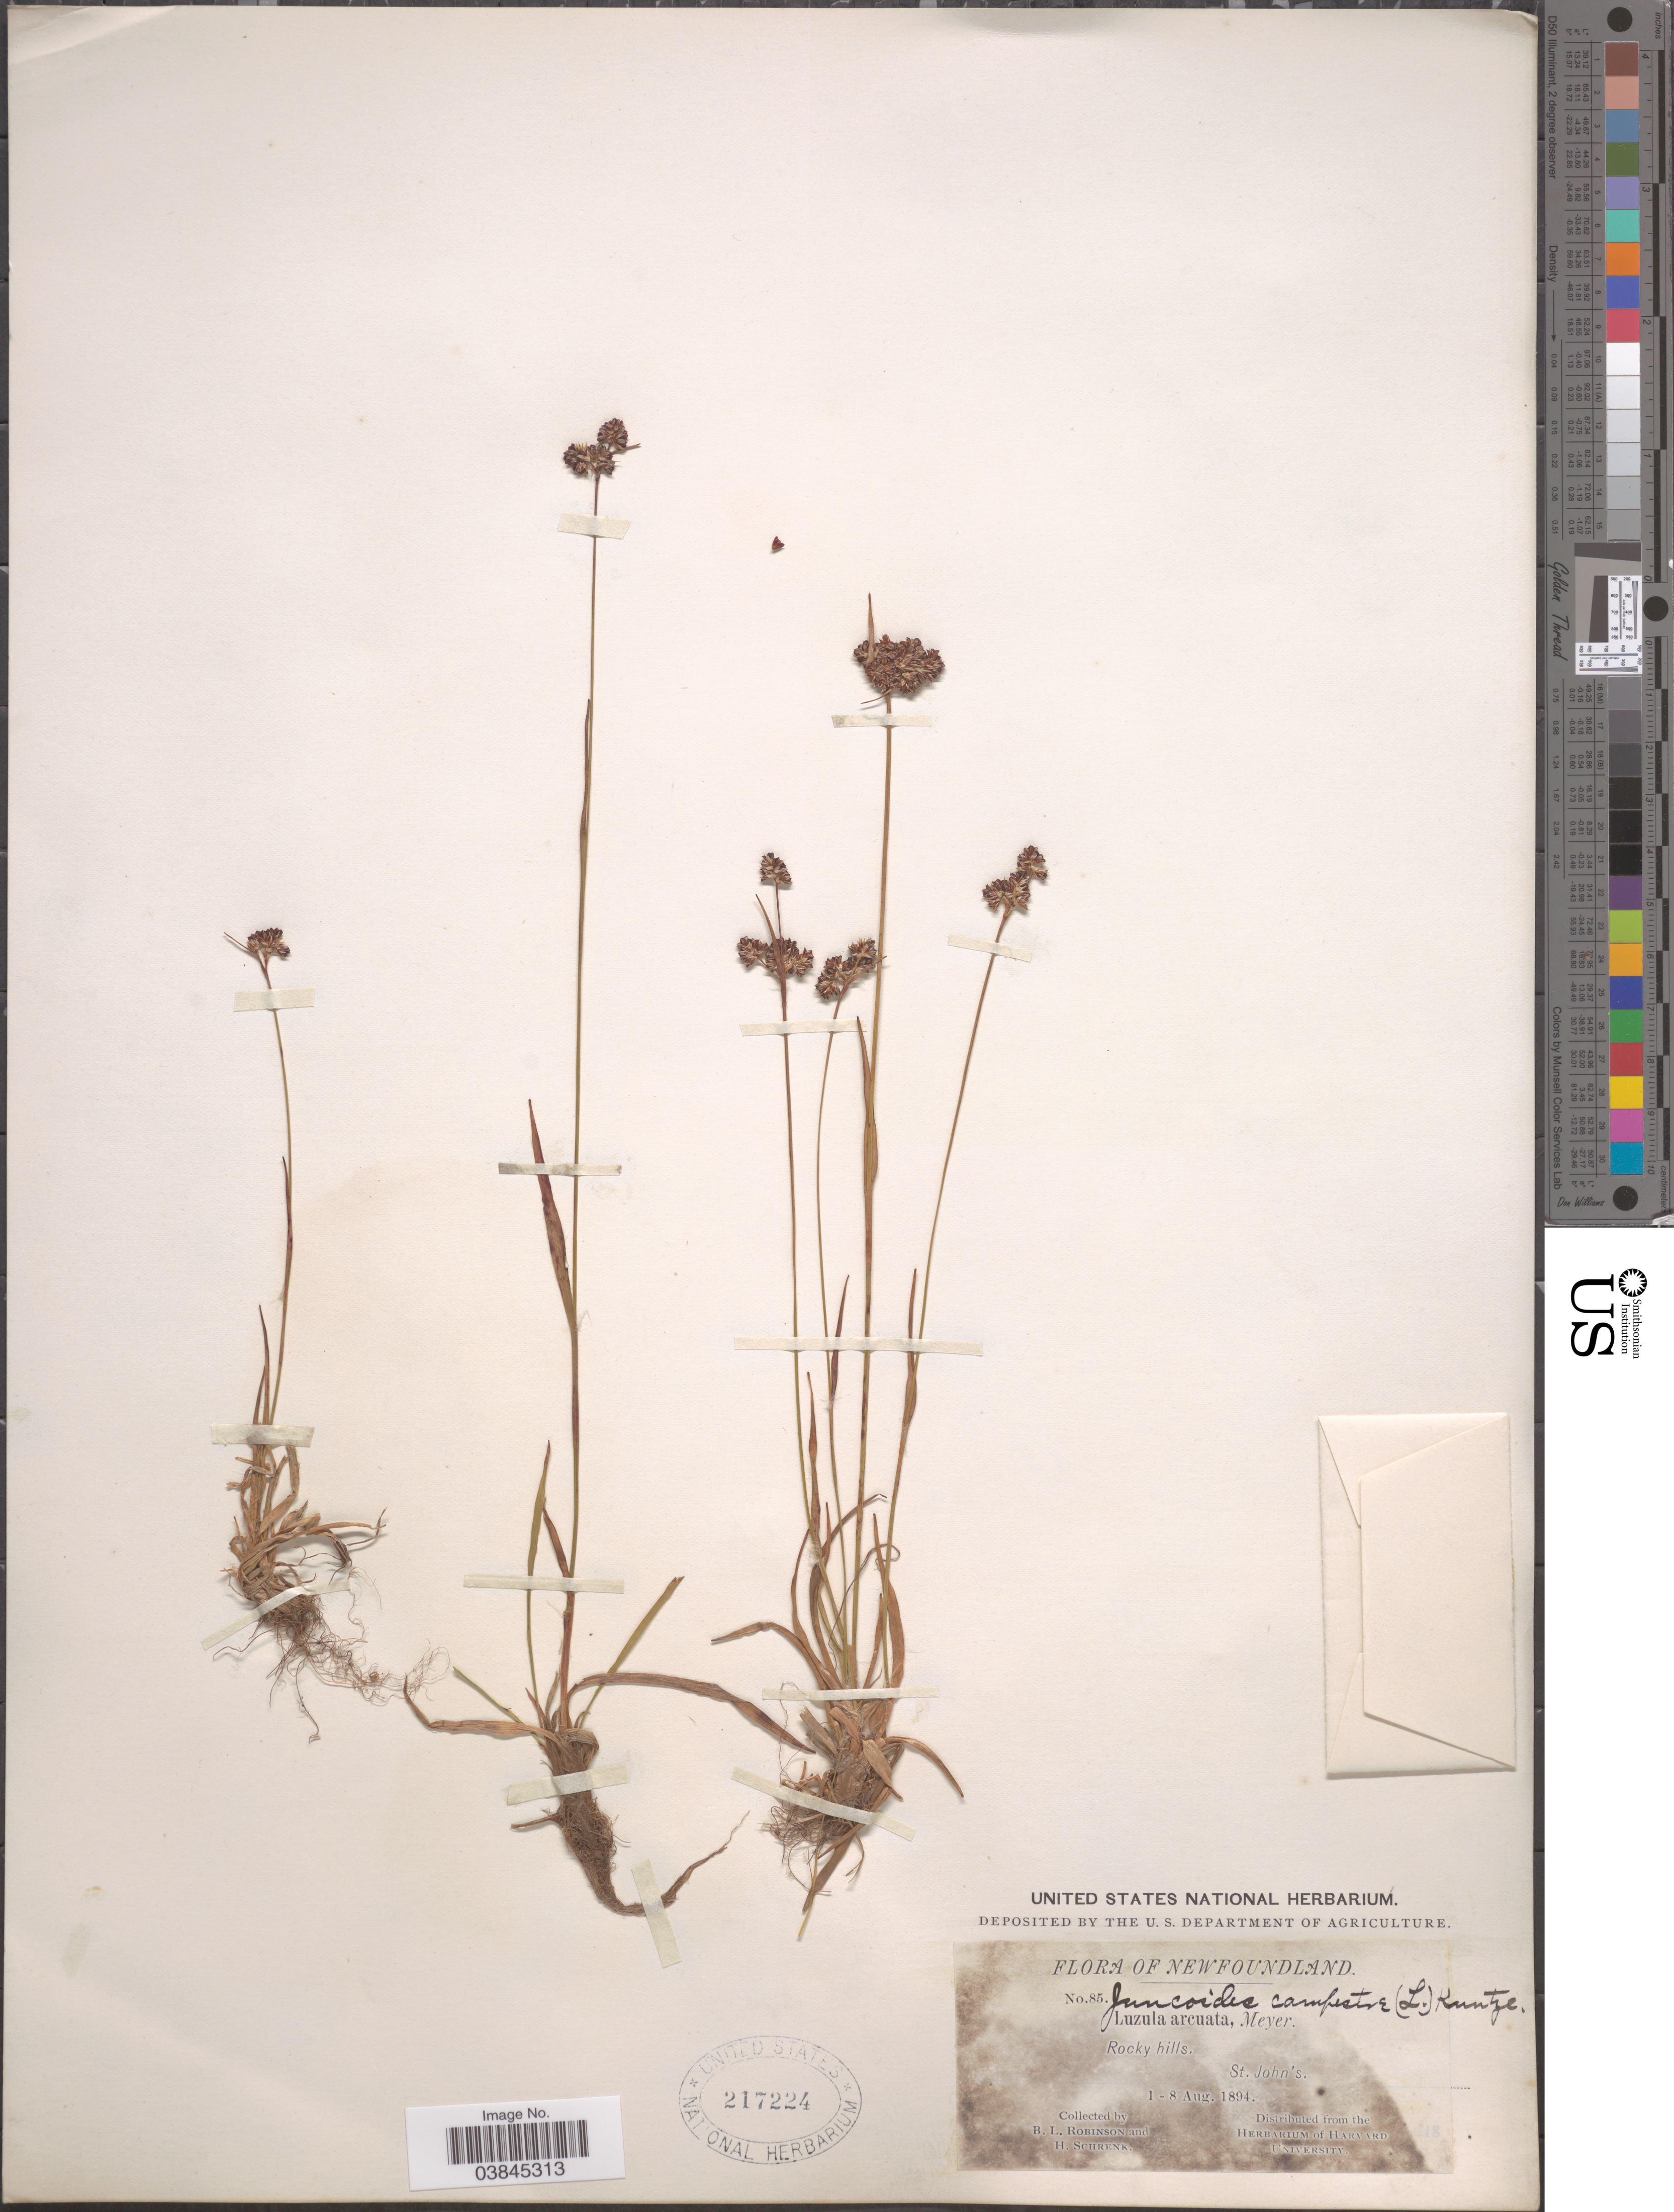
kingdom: Plantae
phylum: Tracheophyta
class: Liliopsida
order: Poales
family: Juncaceae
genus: Luzula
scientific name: Luzula campestris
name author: (L.) DC.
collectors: B. L. Robinson & H. Schrenk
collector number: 85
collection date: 1894-08-01/1894-08-08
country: Canada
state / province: Newfoundland and Labrador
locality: St. John's.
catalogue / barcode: US 217224